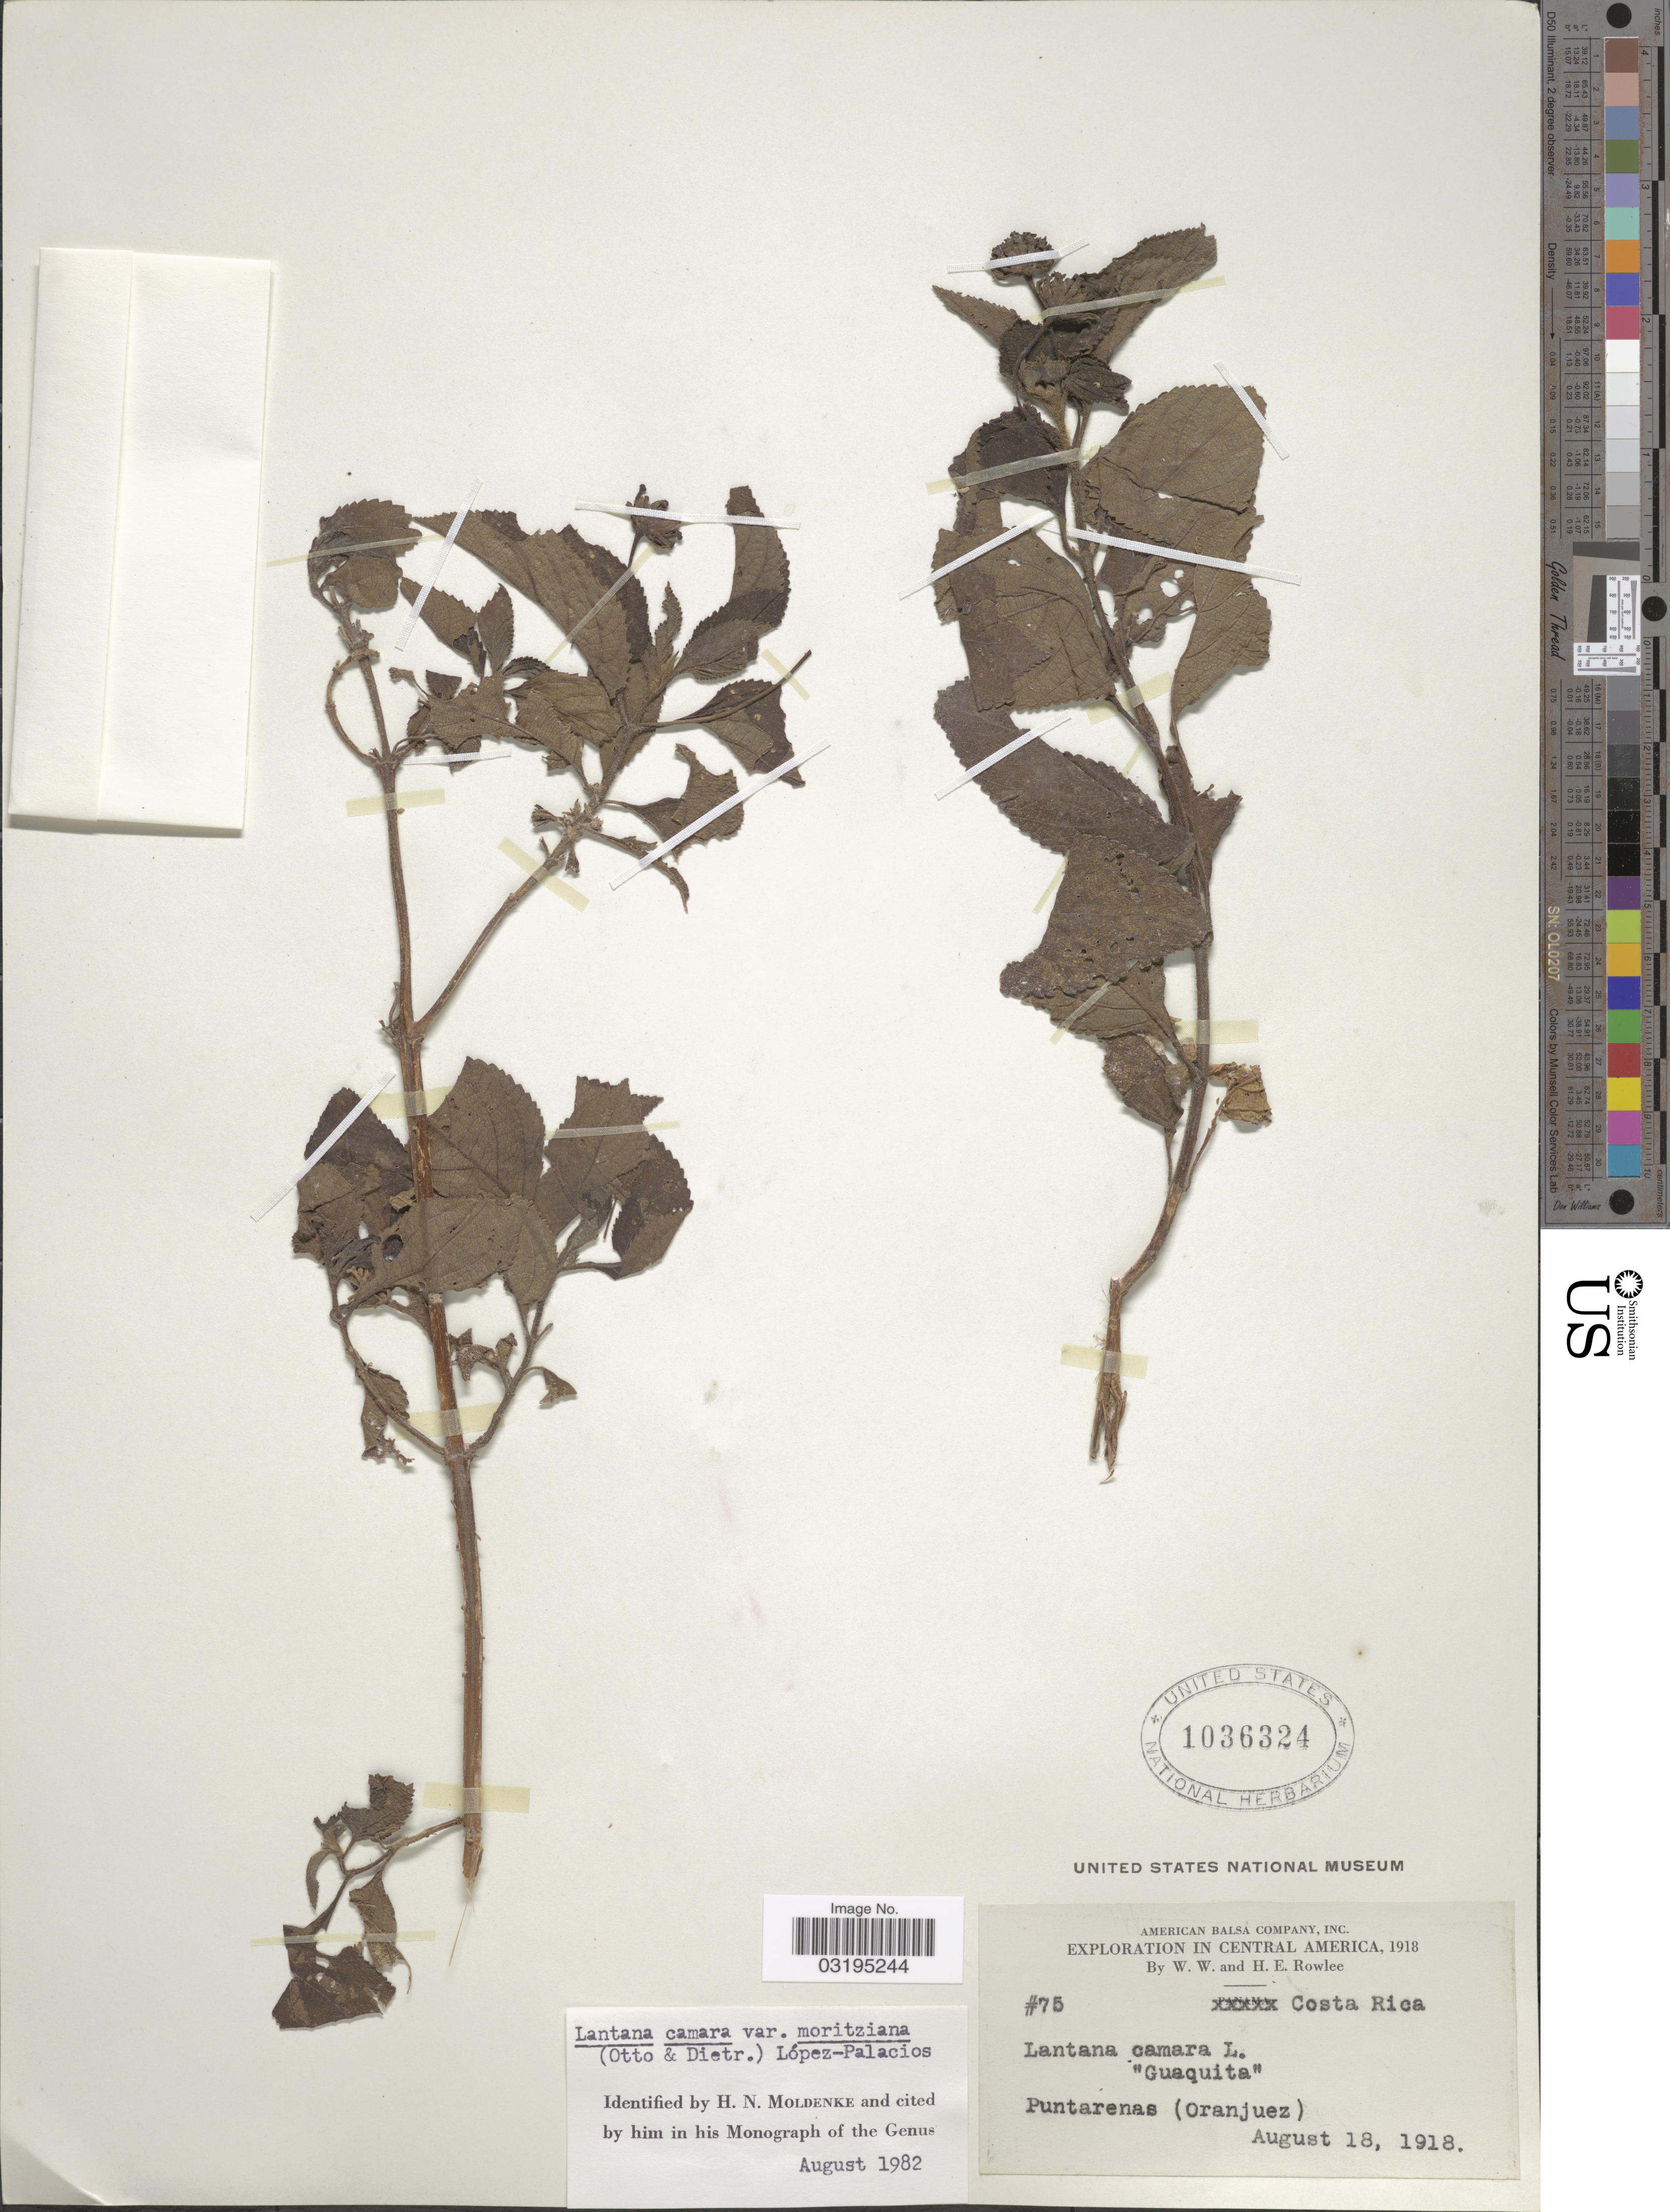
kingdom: Plantae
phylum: Tracheophyta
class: Magnoliopsida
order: Lamiales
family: Verbenaceae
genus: Lantana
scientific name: Lantana camara var. moritziana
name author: (Otto & A. Dietr.) López-Pal.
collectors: W. W. Rowlee & H. E. Rowlee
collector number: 75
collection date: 1918-08-18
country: Costa Rica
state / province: Puntarenas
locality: Puntarenas (Oranjuez).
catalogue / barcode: US 1036324